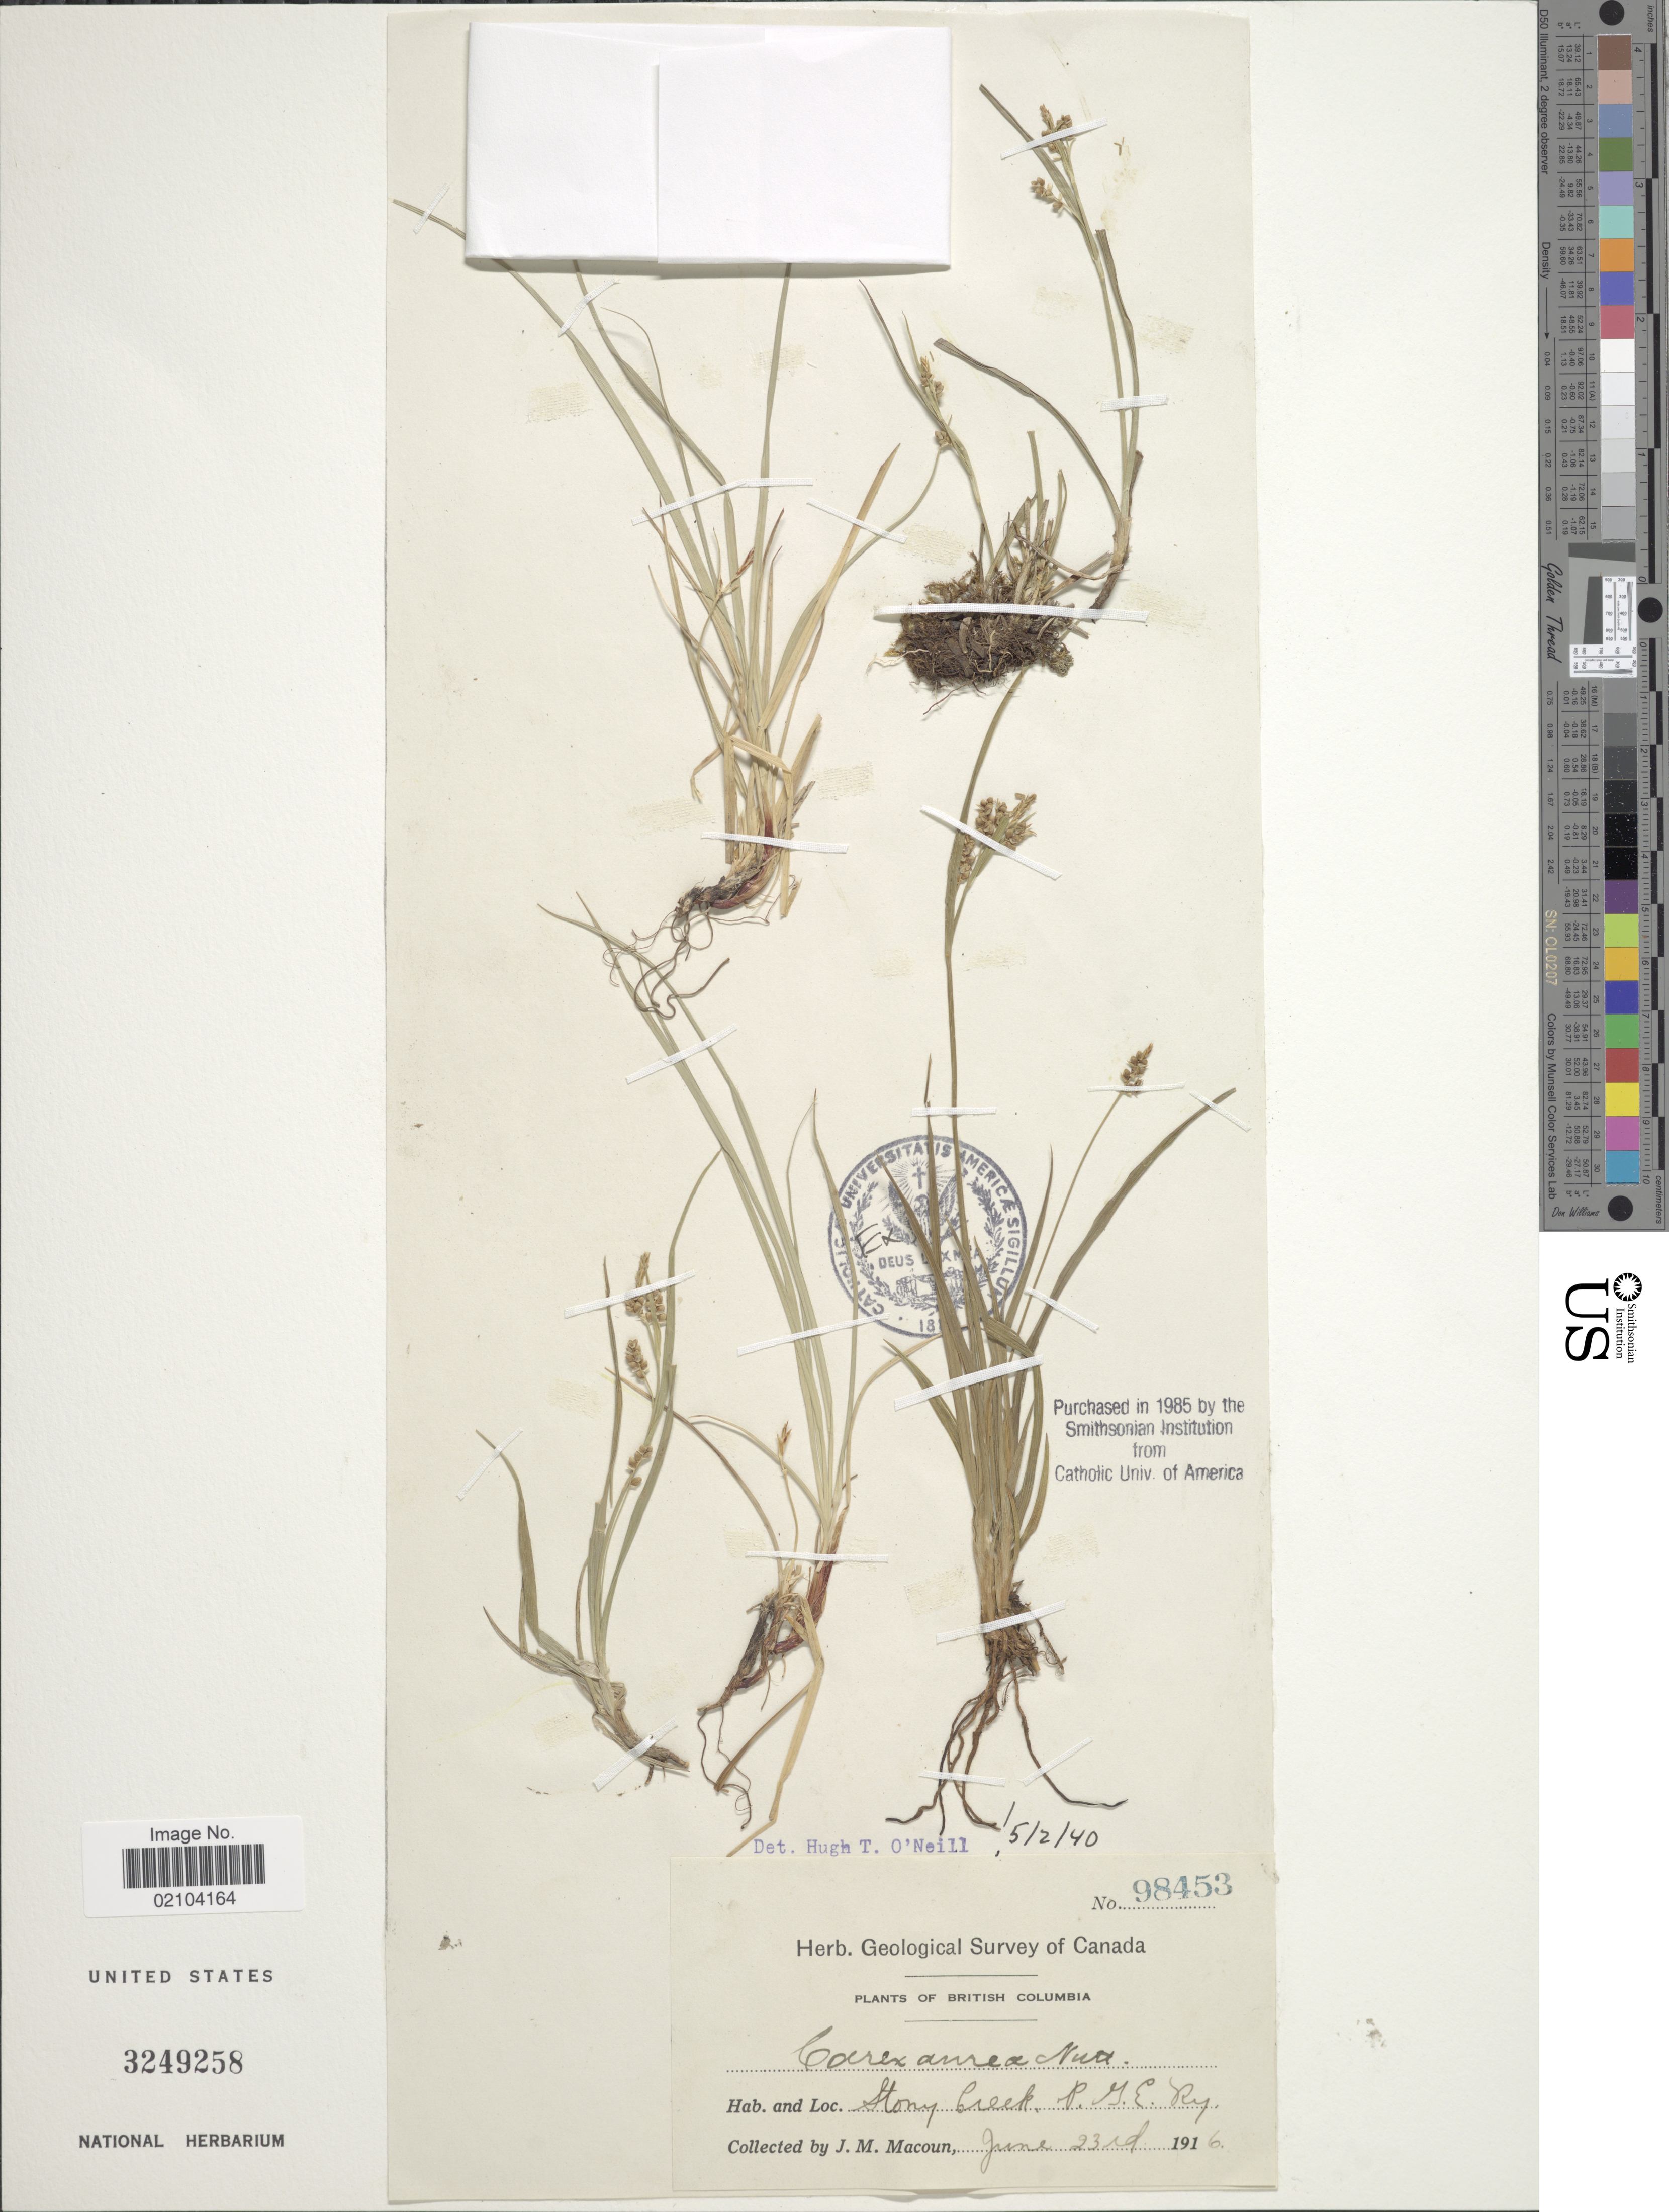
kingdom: Plantae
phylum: Tracheophyta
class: Liliopsida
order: Poales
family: Cyperaceae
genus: Carex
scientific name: Carex aurea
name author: Nutt.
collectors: J. M. Macoun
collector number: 98453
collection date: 1916-06-23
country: Canada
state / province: British Columbia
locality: British columbia. Stony Creek, P.G.E. Ry.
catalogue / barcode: US 3249258